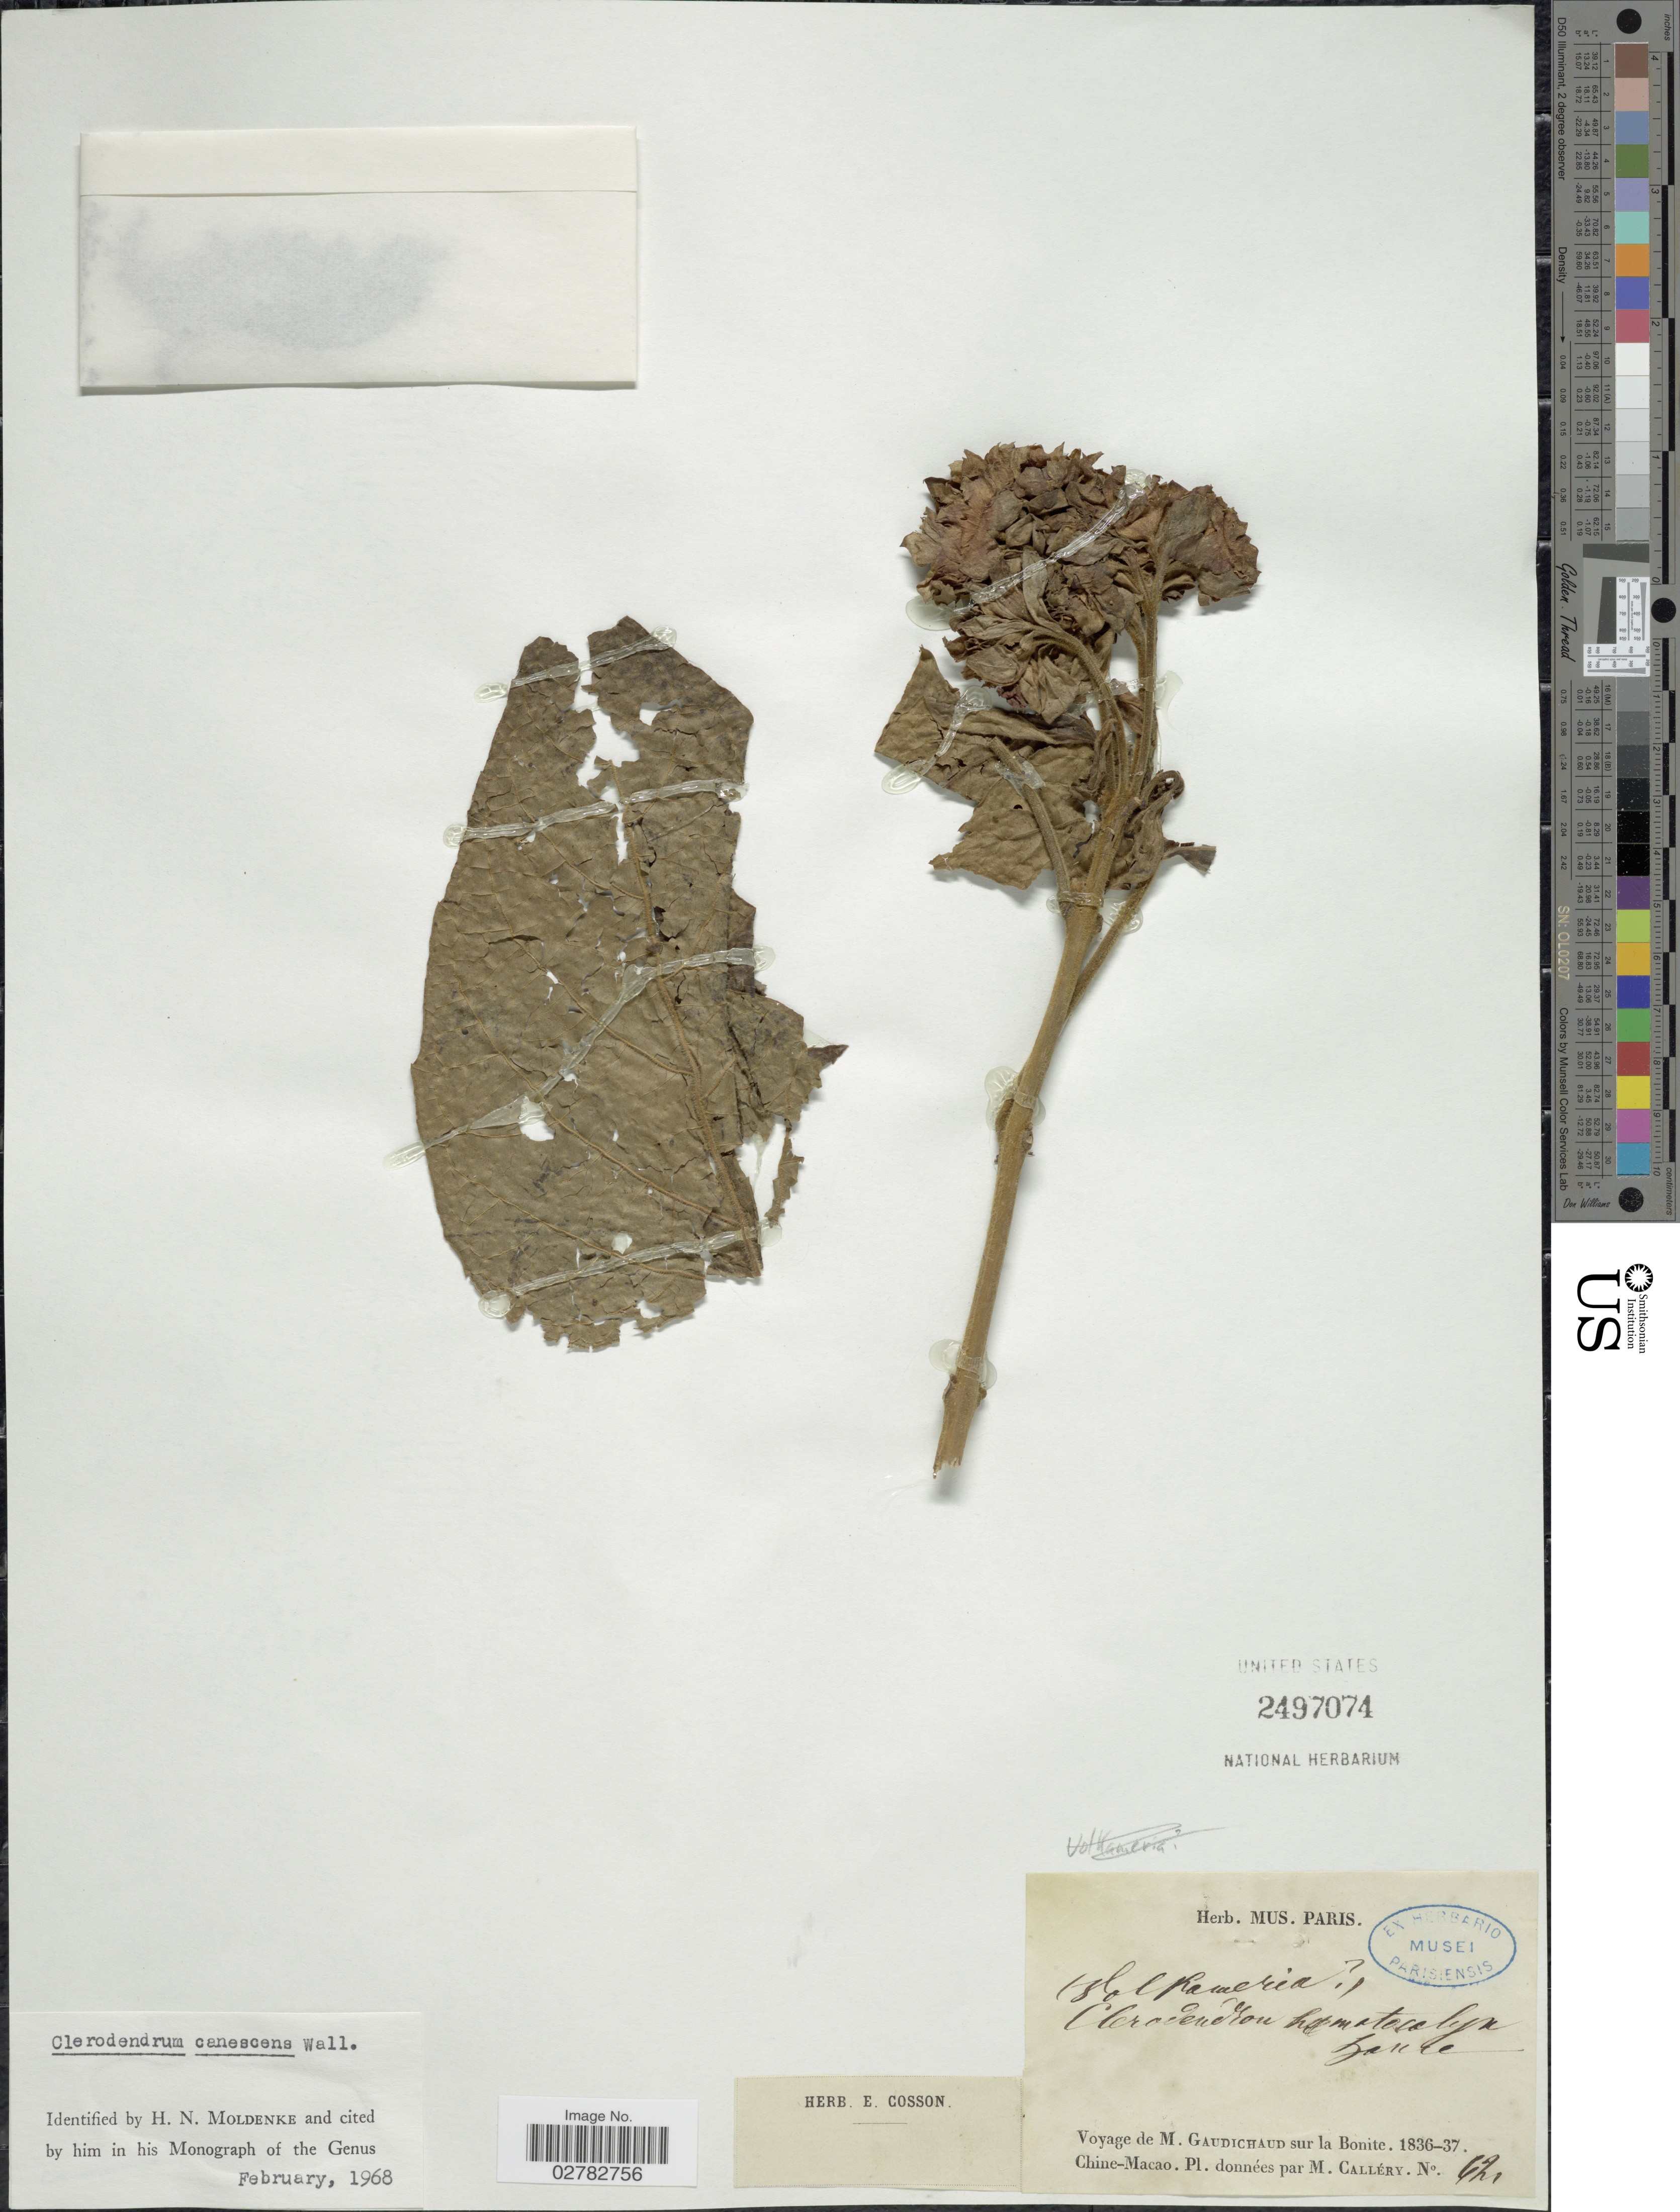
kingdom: Plantae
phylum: Tracheophyta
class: Magnoliopsida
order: Lamiales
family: Lamiaceae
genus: Clerodendrum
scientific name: Clerodendrum canescens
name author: Wall. ex Walp.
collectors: -. Gaudichaud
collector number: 421*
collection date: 1836/1837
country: China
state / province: Macau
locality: Sur la Bonite. Chine-Macao.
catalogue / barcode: US 2497074